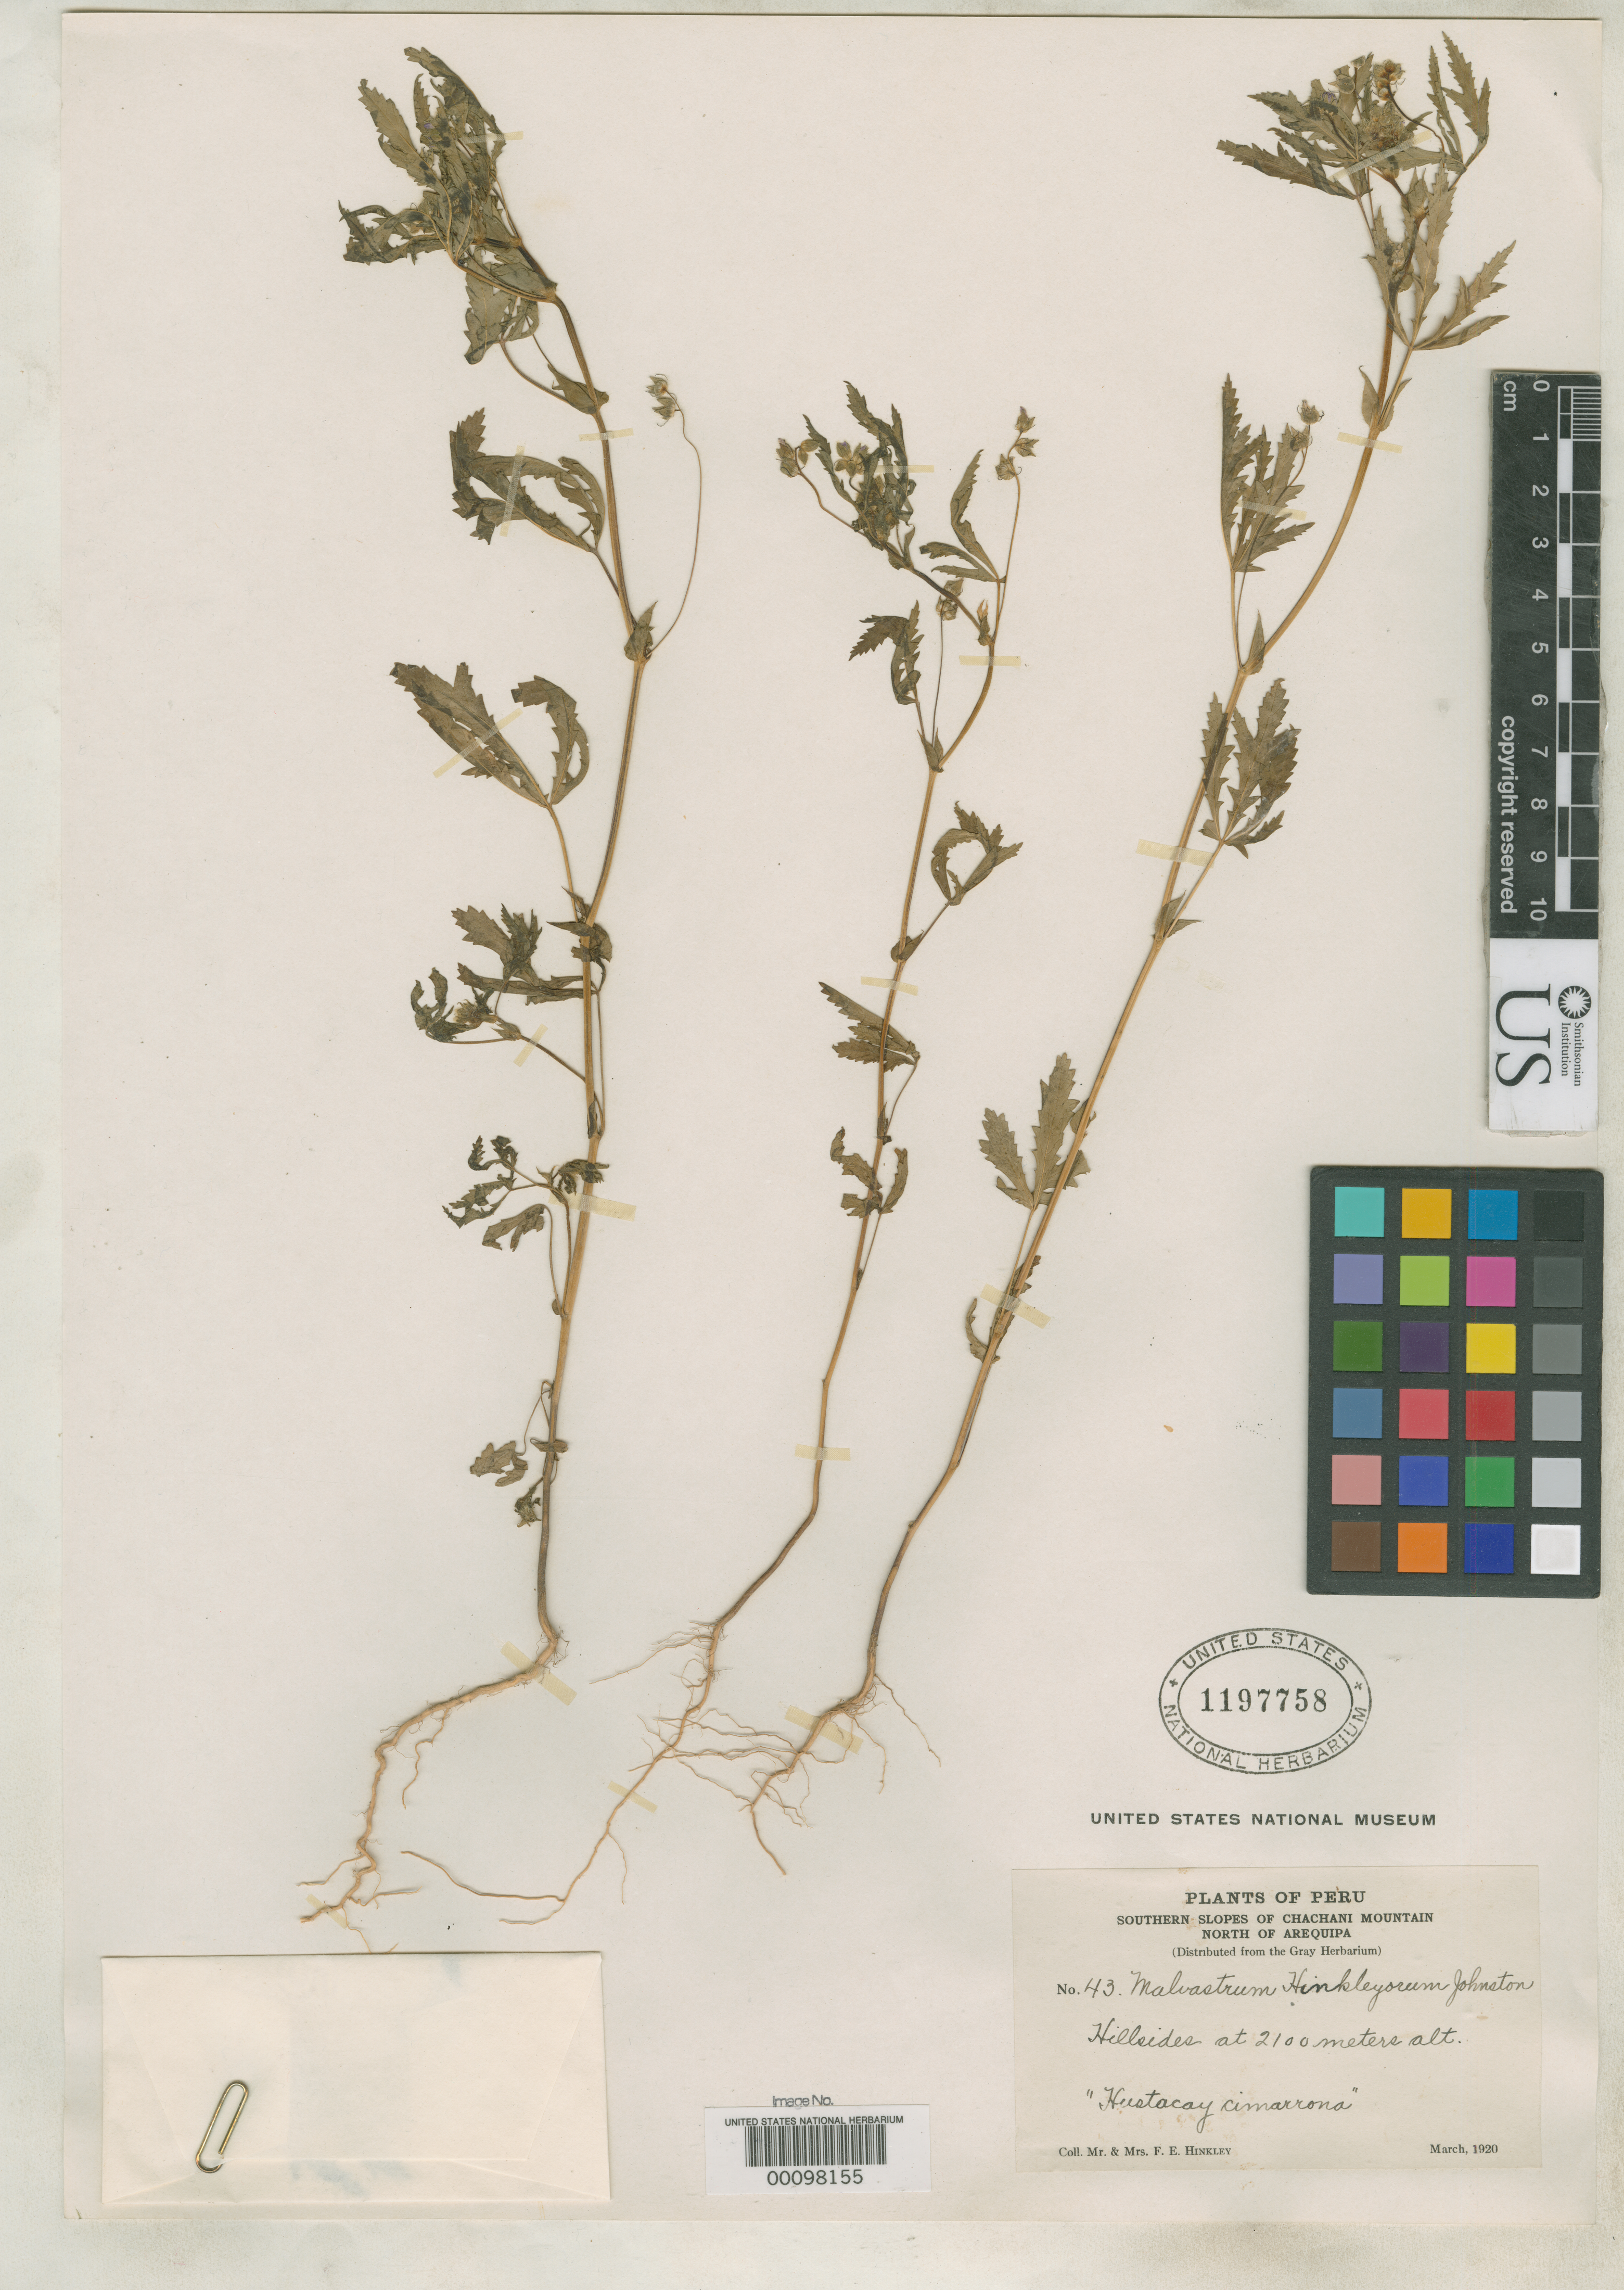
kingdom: Plantae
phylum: Tracheophyta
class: Magnoliopsida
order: Malvales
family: Malvaceae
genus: Malvastrum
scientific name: Malvastrum hinkleyorum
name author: I.M. Johnst.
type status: Isotype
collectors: F. Hinkley & Hinkley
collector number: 43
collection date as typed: Mar 1920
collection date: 1920-03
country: Peru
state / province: Arequipa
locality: Chachani Mountain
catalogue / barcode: US 1197758